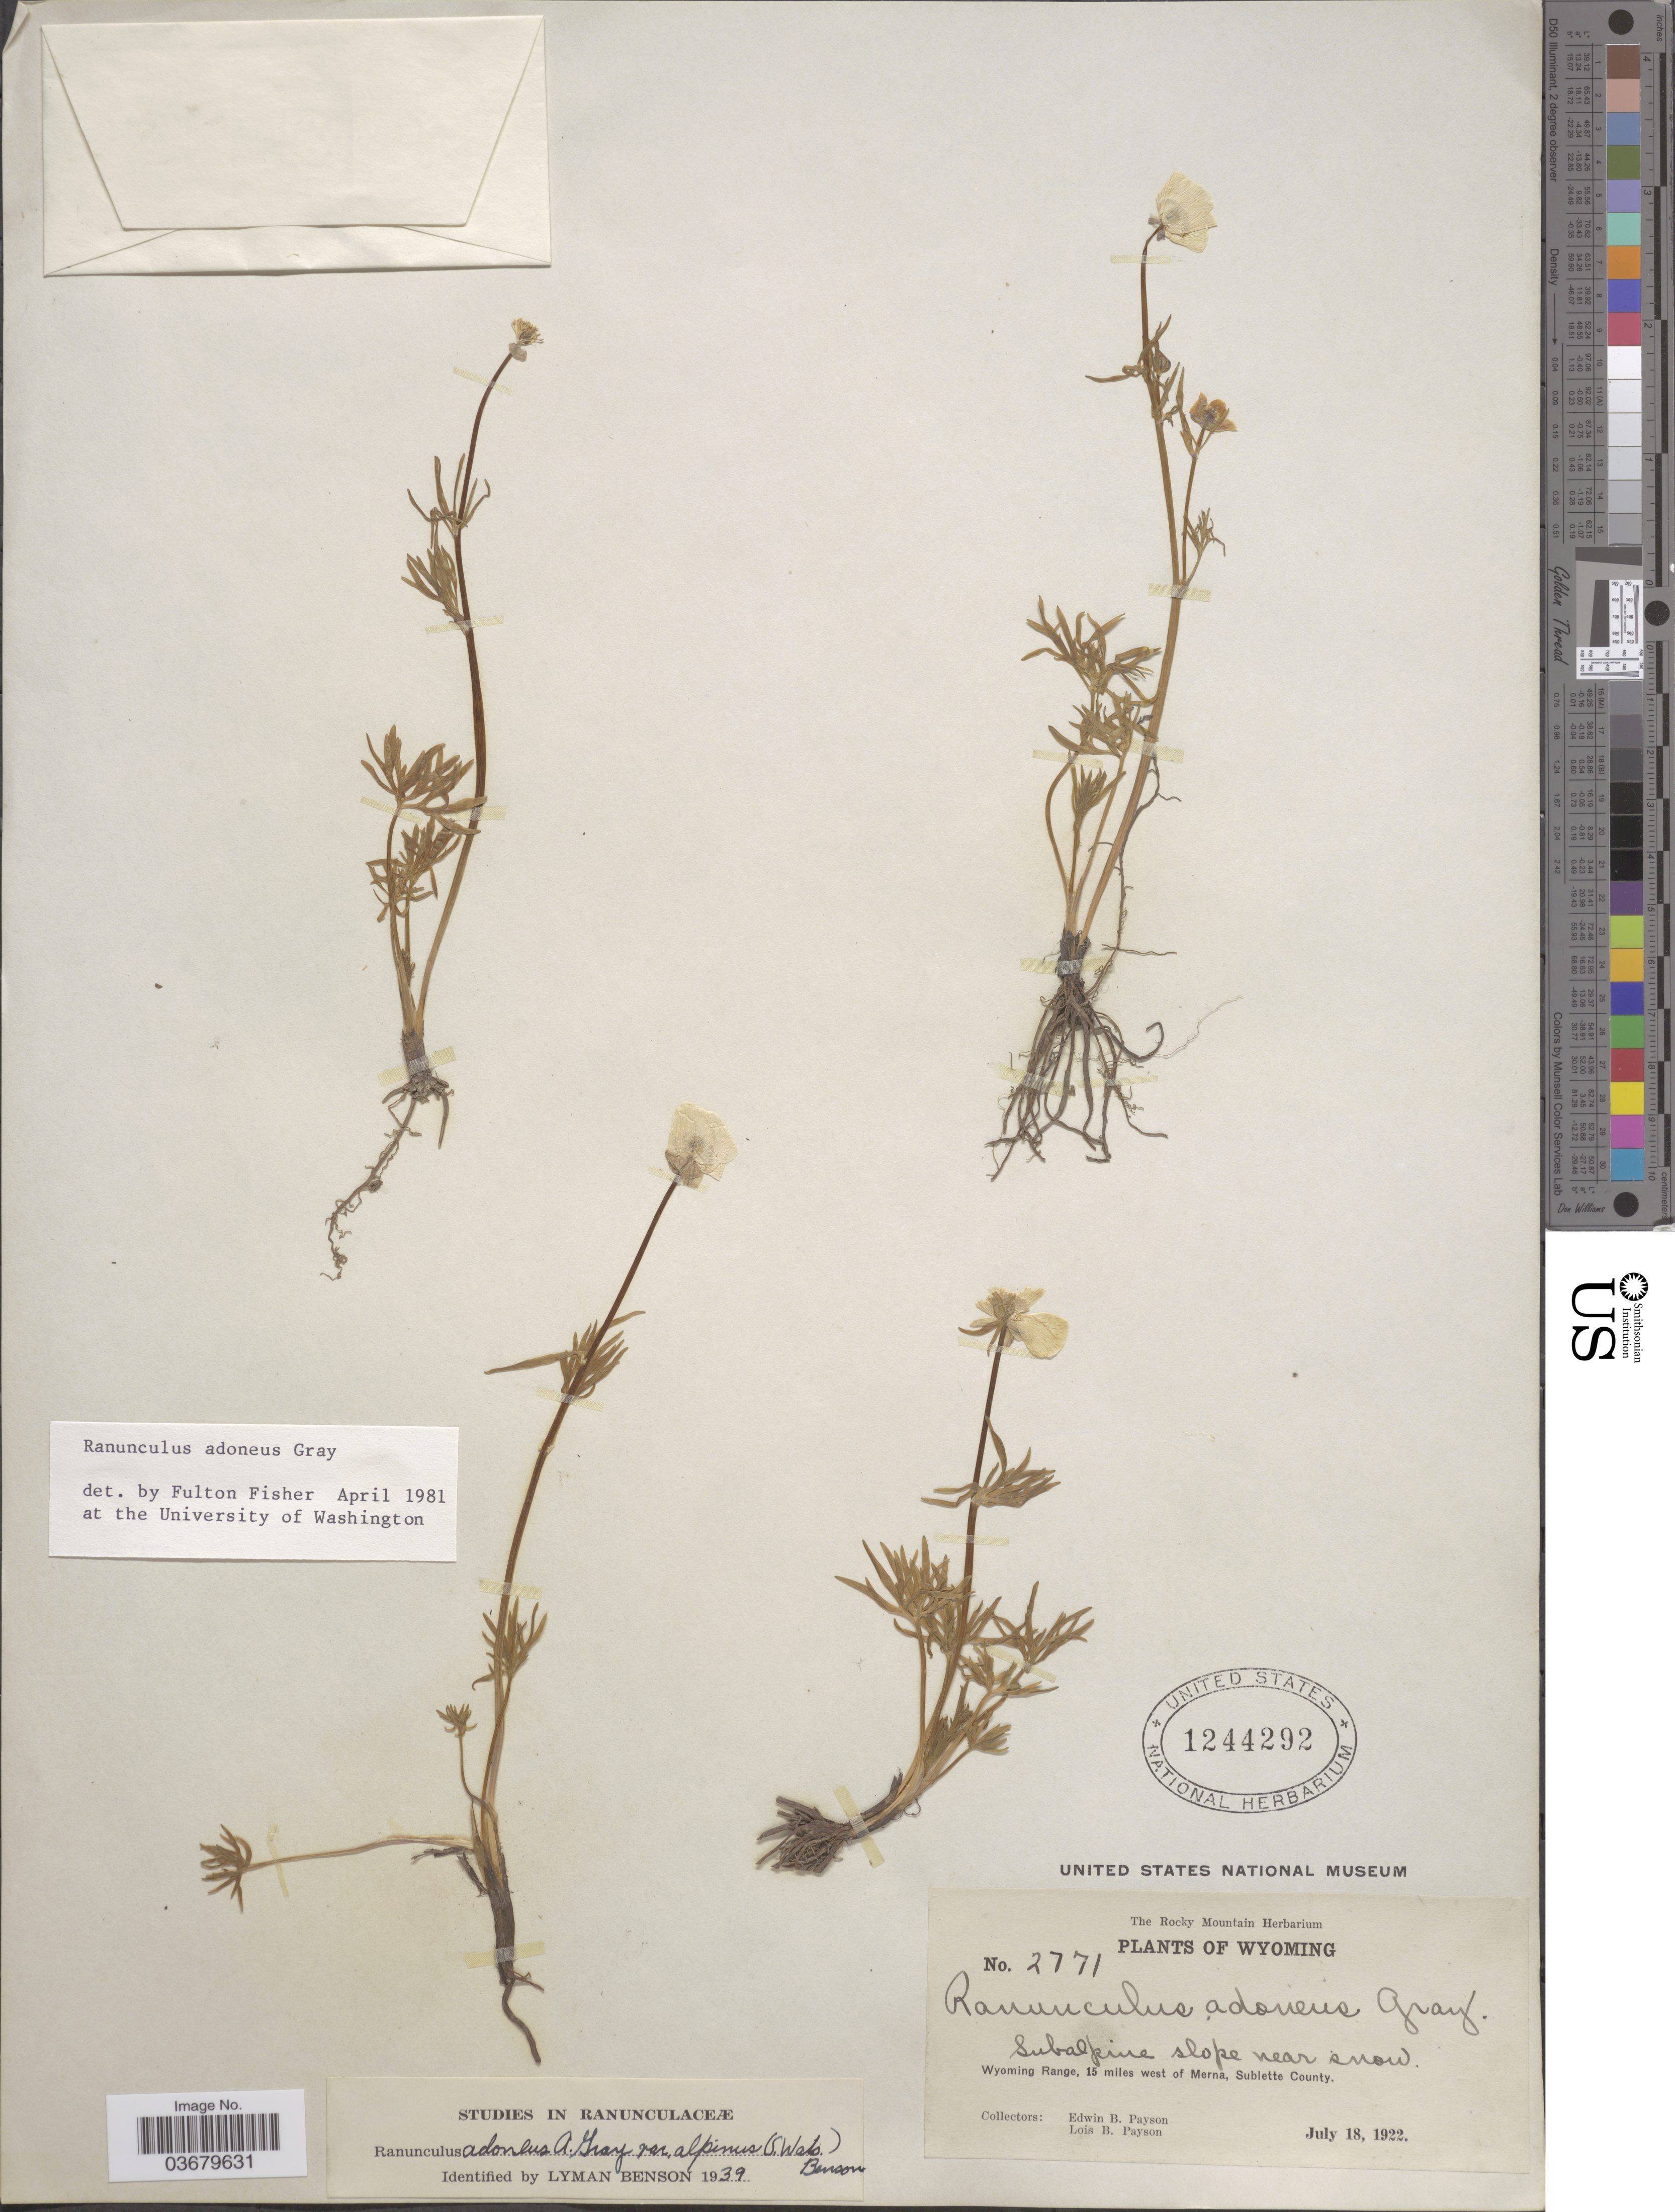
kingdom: Plantae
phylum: Tracheophyta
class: Magnoliopsida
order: Ranunculales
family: Ranunculaceae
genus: Ranunculus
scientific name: Ranunculus adoneus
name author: A. Gray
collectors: E. B. Payson & L. Payson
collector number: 2771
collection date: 1922-07-18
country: United States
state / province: Wyoming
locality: Wyoming Range, 15 miles west of Merna, Sublette County.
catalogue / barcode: US 1244292